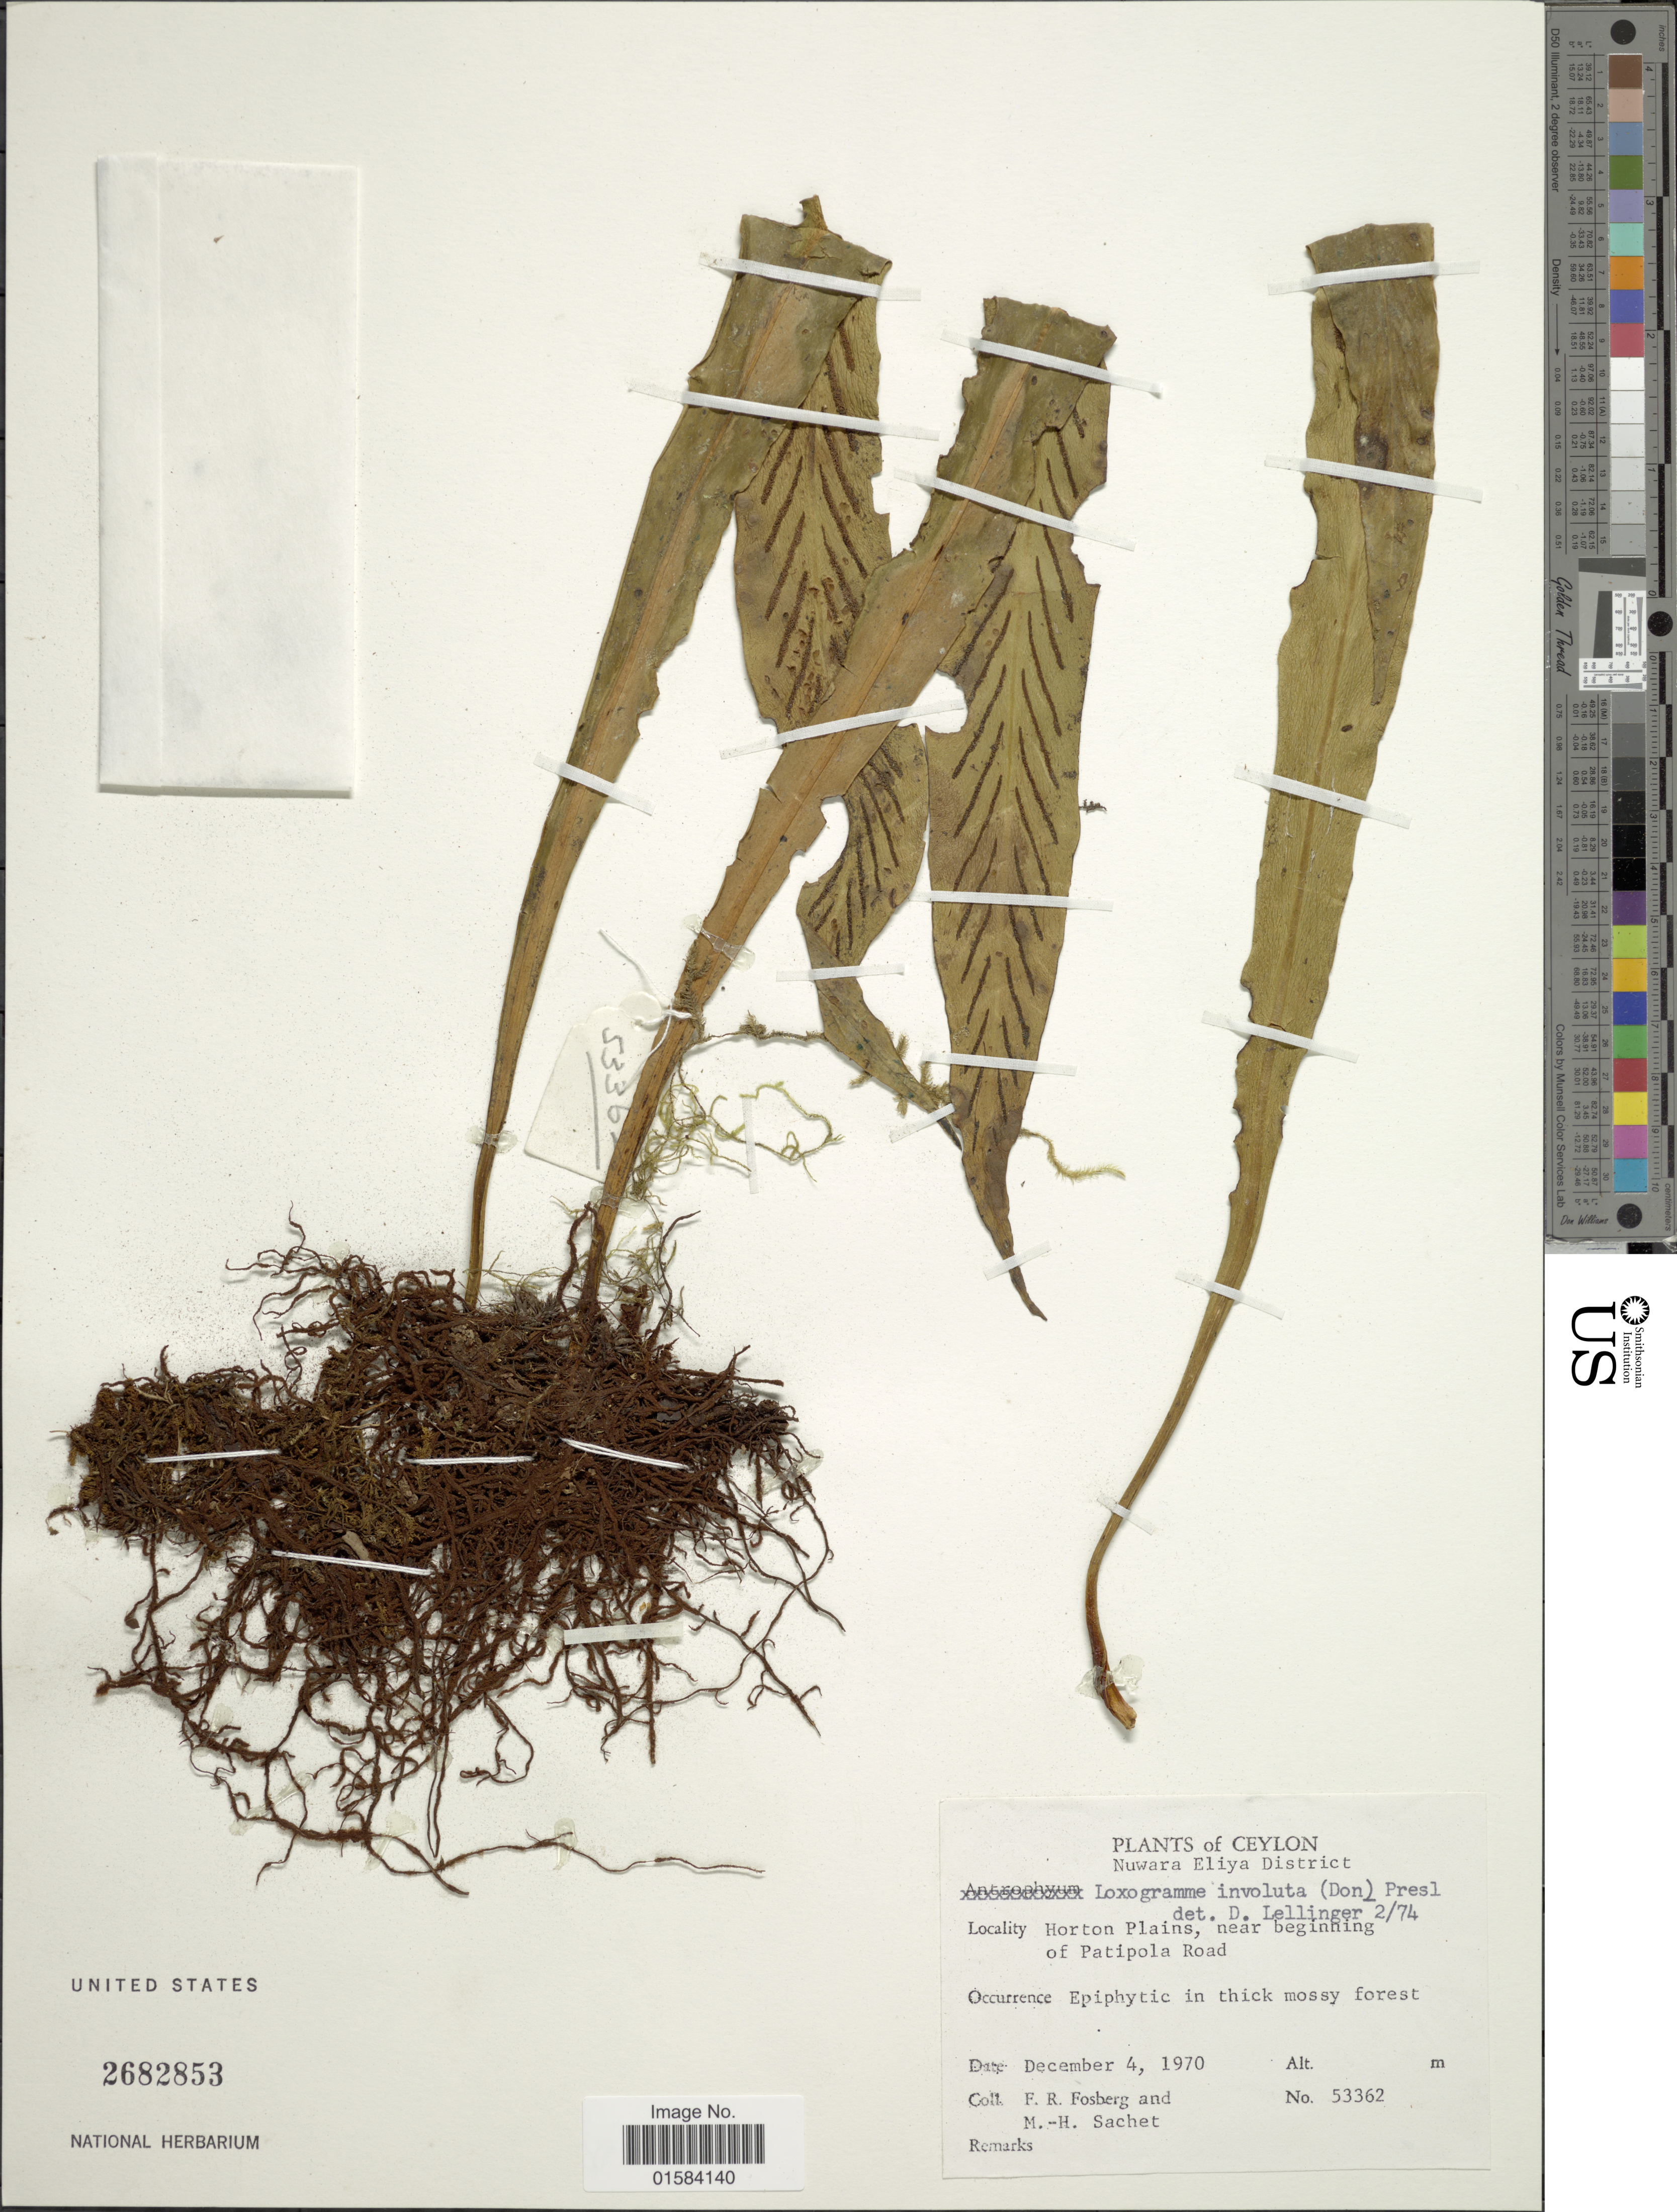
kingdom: Plantae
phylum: Tracheophyta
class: Polypodiopsida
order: Polypodiales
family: Polypodiaceae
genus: Loxogramme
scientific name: Loxogramme involuta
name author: (D. Don) C. Presl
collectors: F. R. Fosberg & M.-H. Sachet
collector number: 53362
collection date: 1970-12-04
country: Sri Lanka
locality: Ceylon, Nuwara Eliya District, Horton Plains, near beginning of Patipola Road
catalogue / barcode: US 2682853